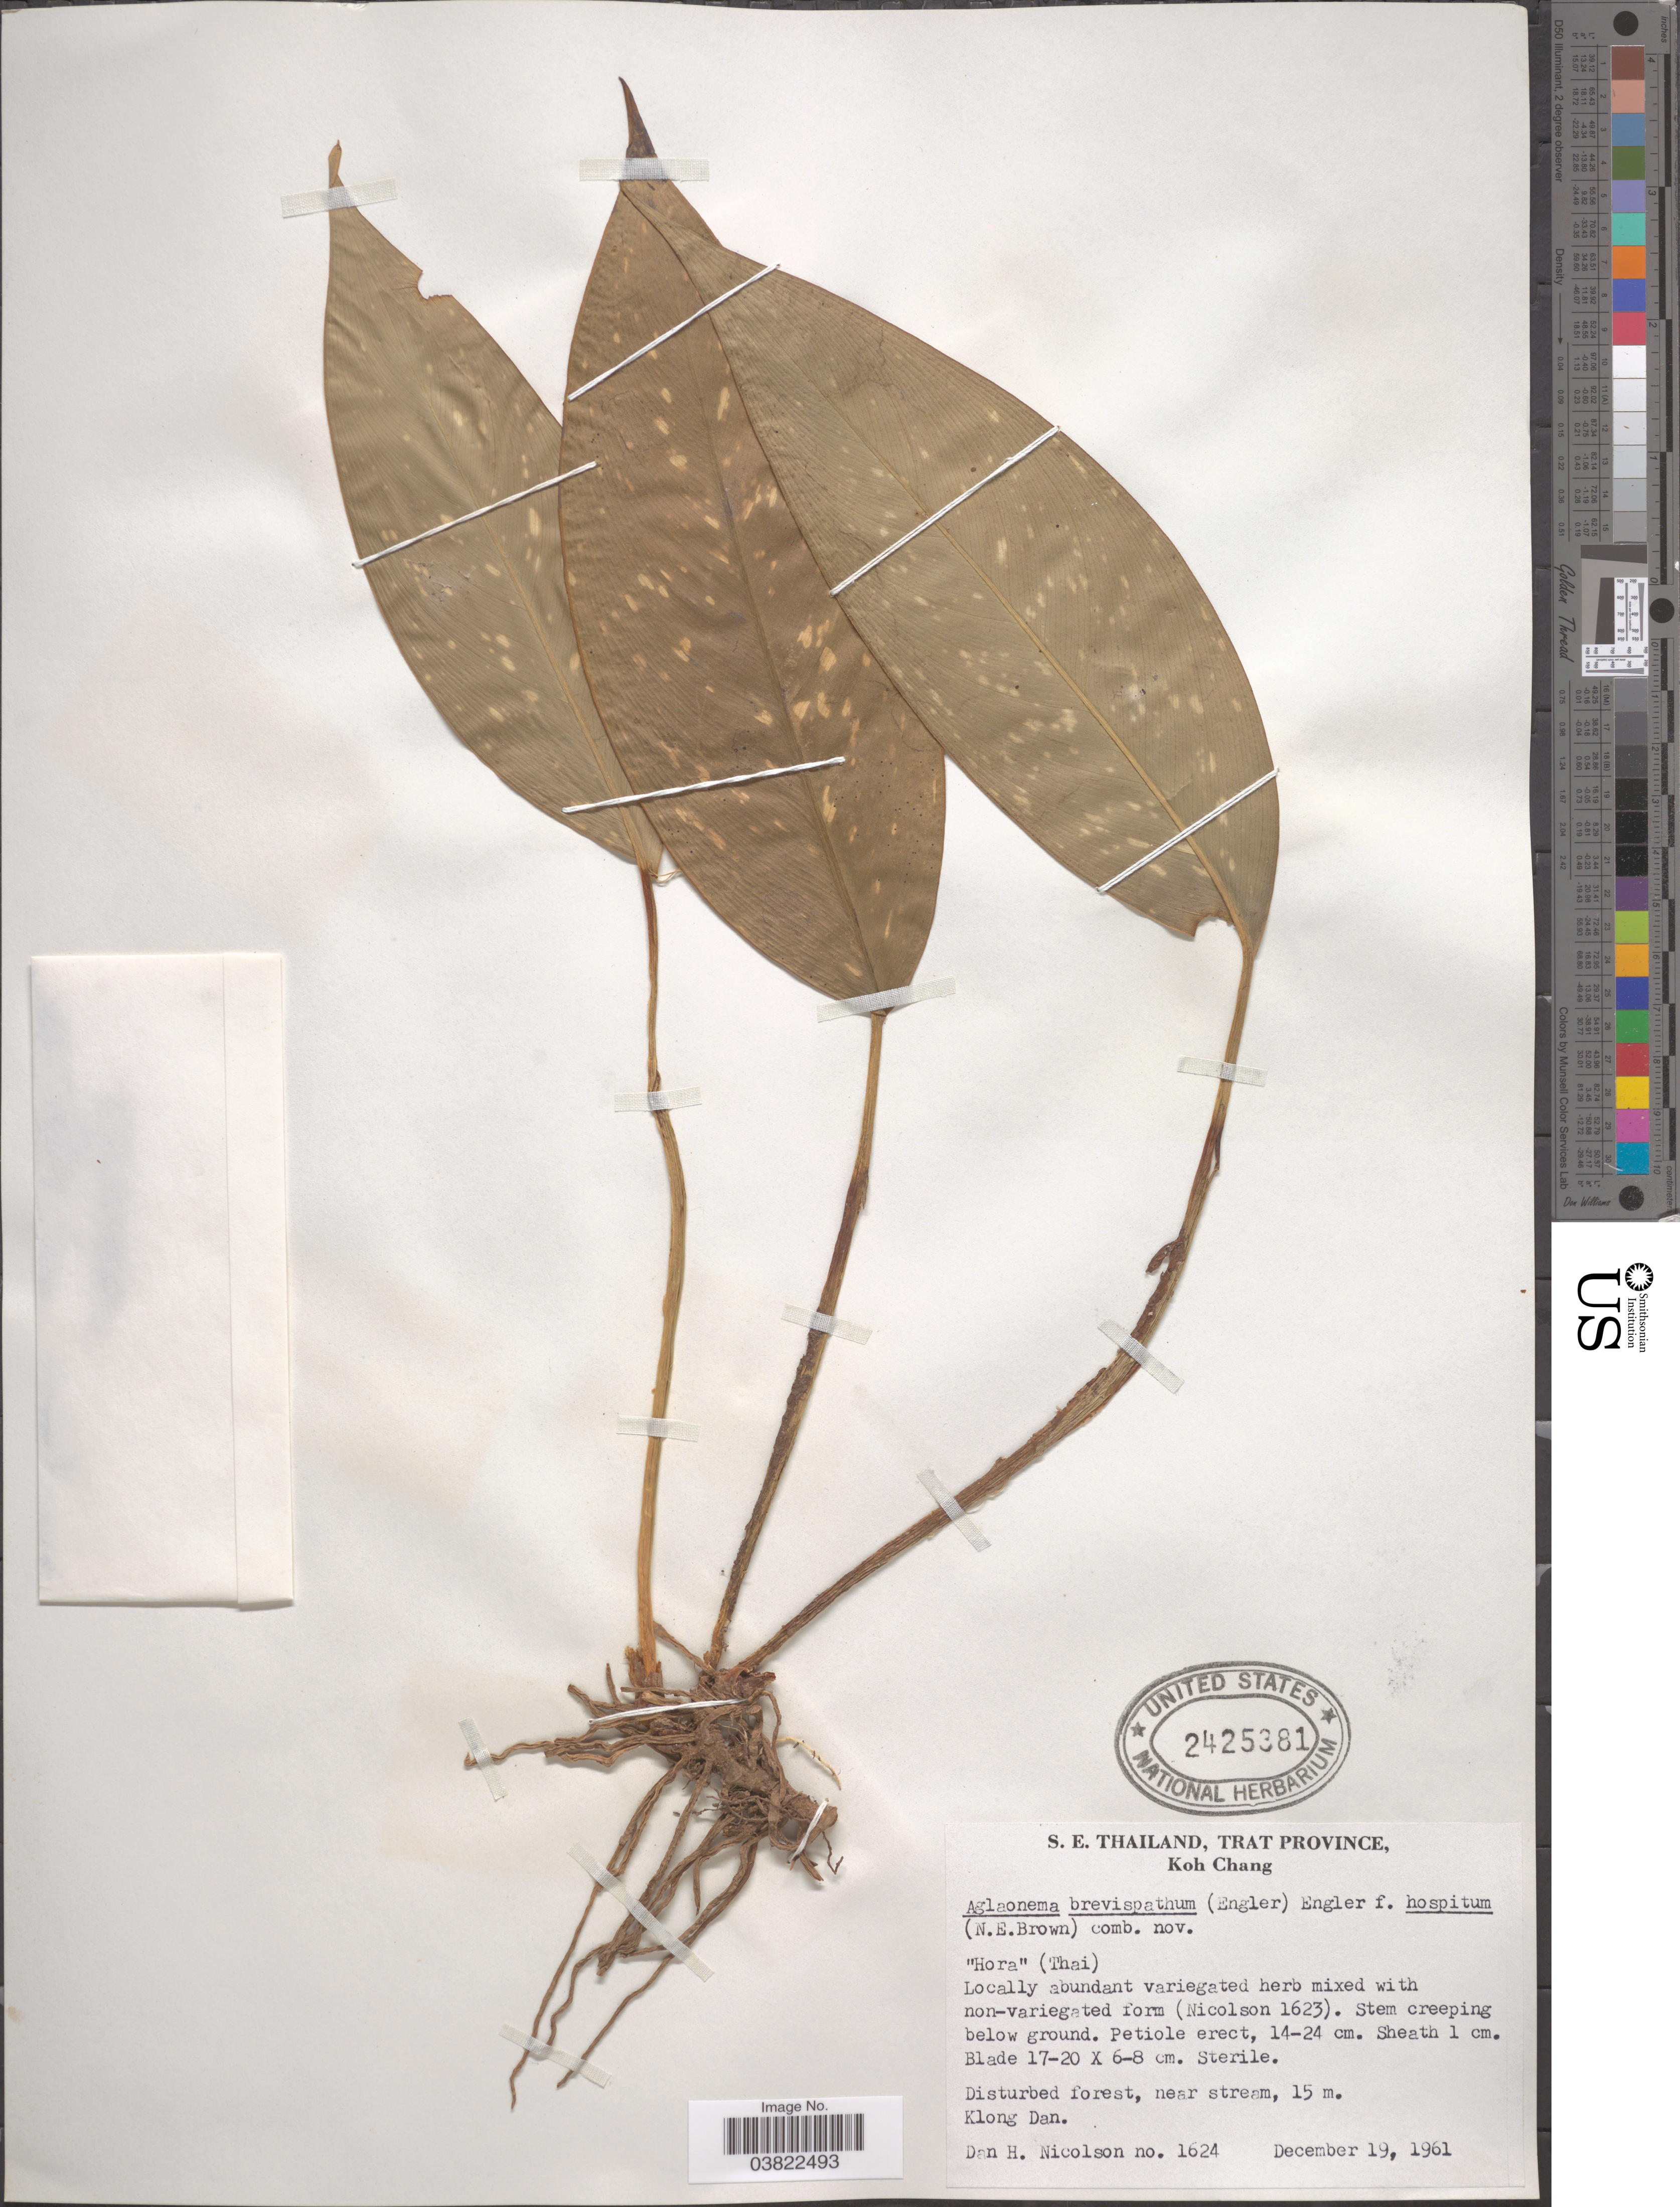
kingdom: Plantae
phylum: Tracheophyta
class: Liliopsida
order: Alismatales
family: Araceae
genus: Aglaonema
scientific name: Aglaonema brevispathum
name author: (Engl.) Engl.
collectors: D. H. Nicolson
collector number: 1624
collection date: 1961-12-19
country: Thailand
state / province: Trat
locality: S. E. Thailand. Koh Chang. disturbed forest, near stream. Klong Dan.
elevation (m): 15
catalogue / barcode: US 2425381